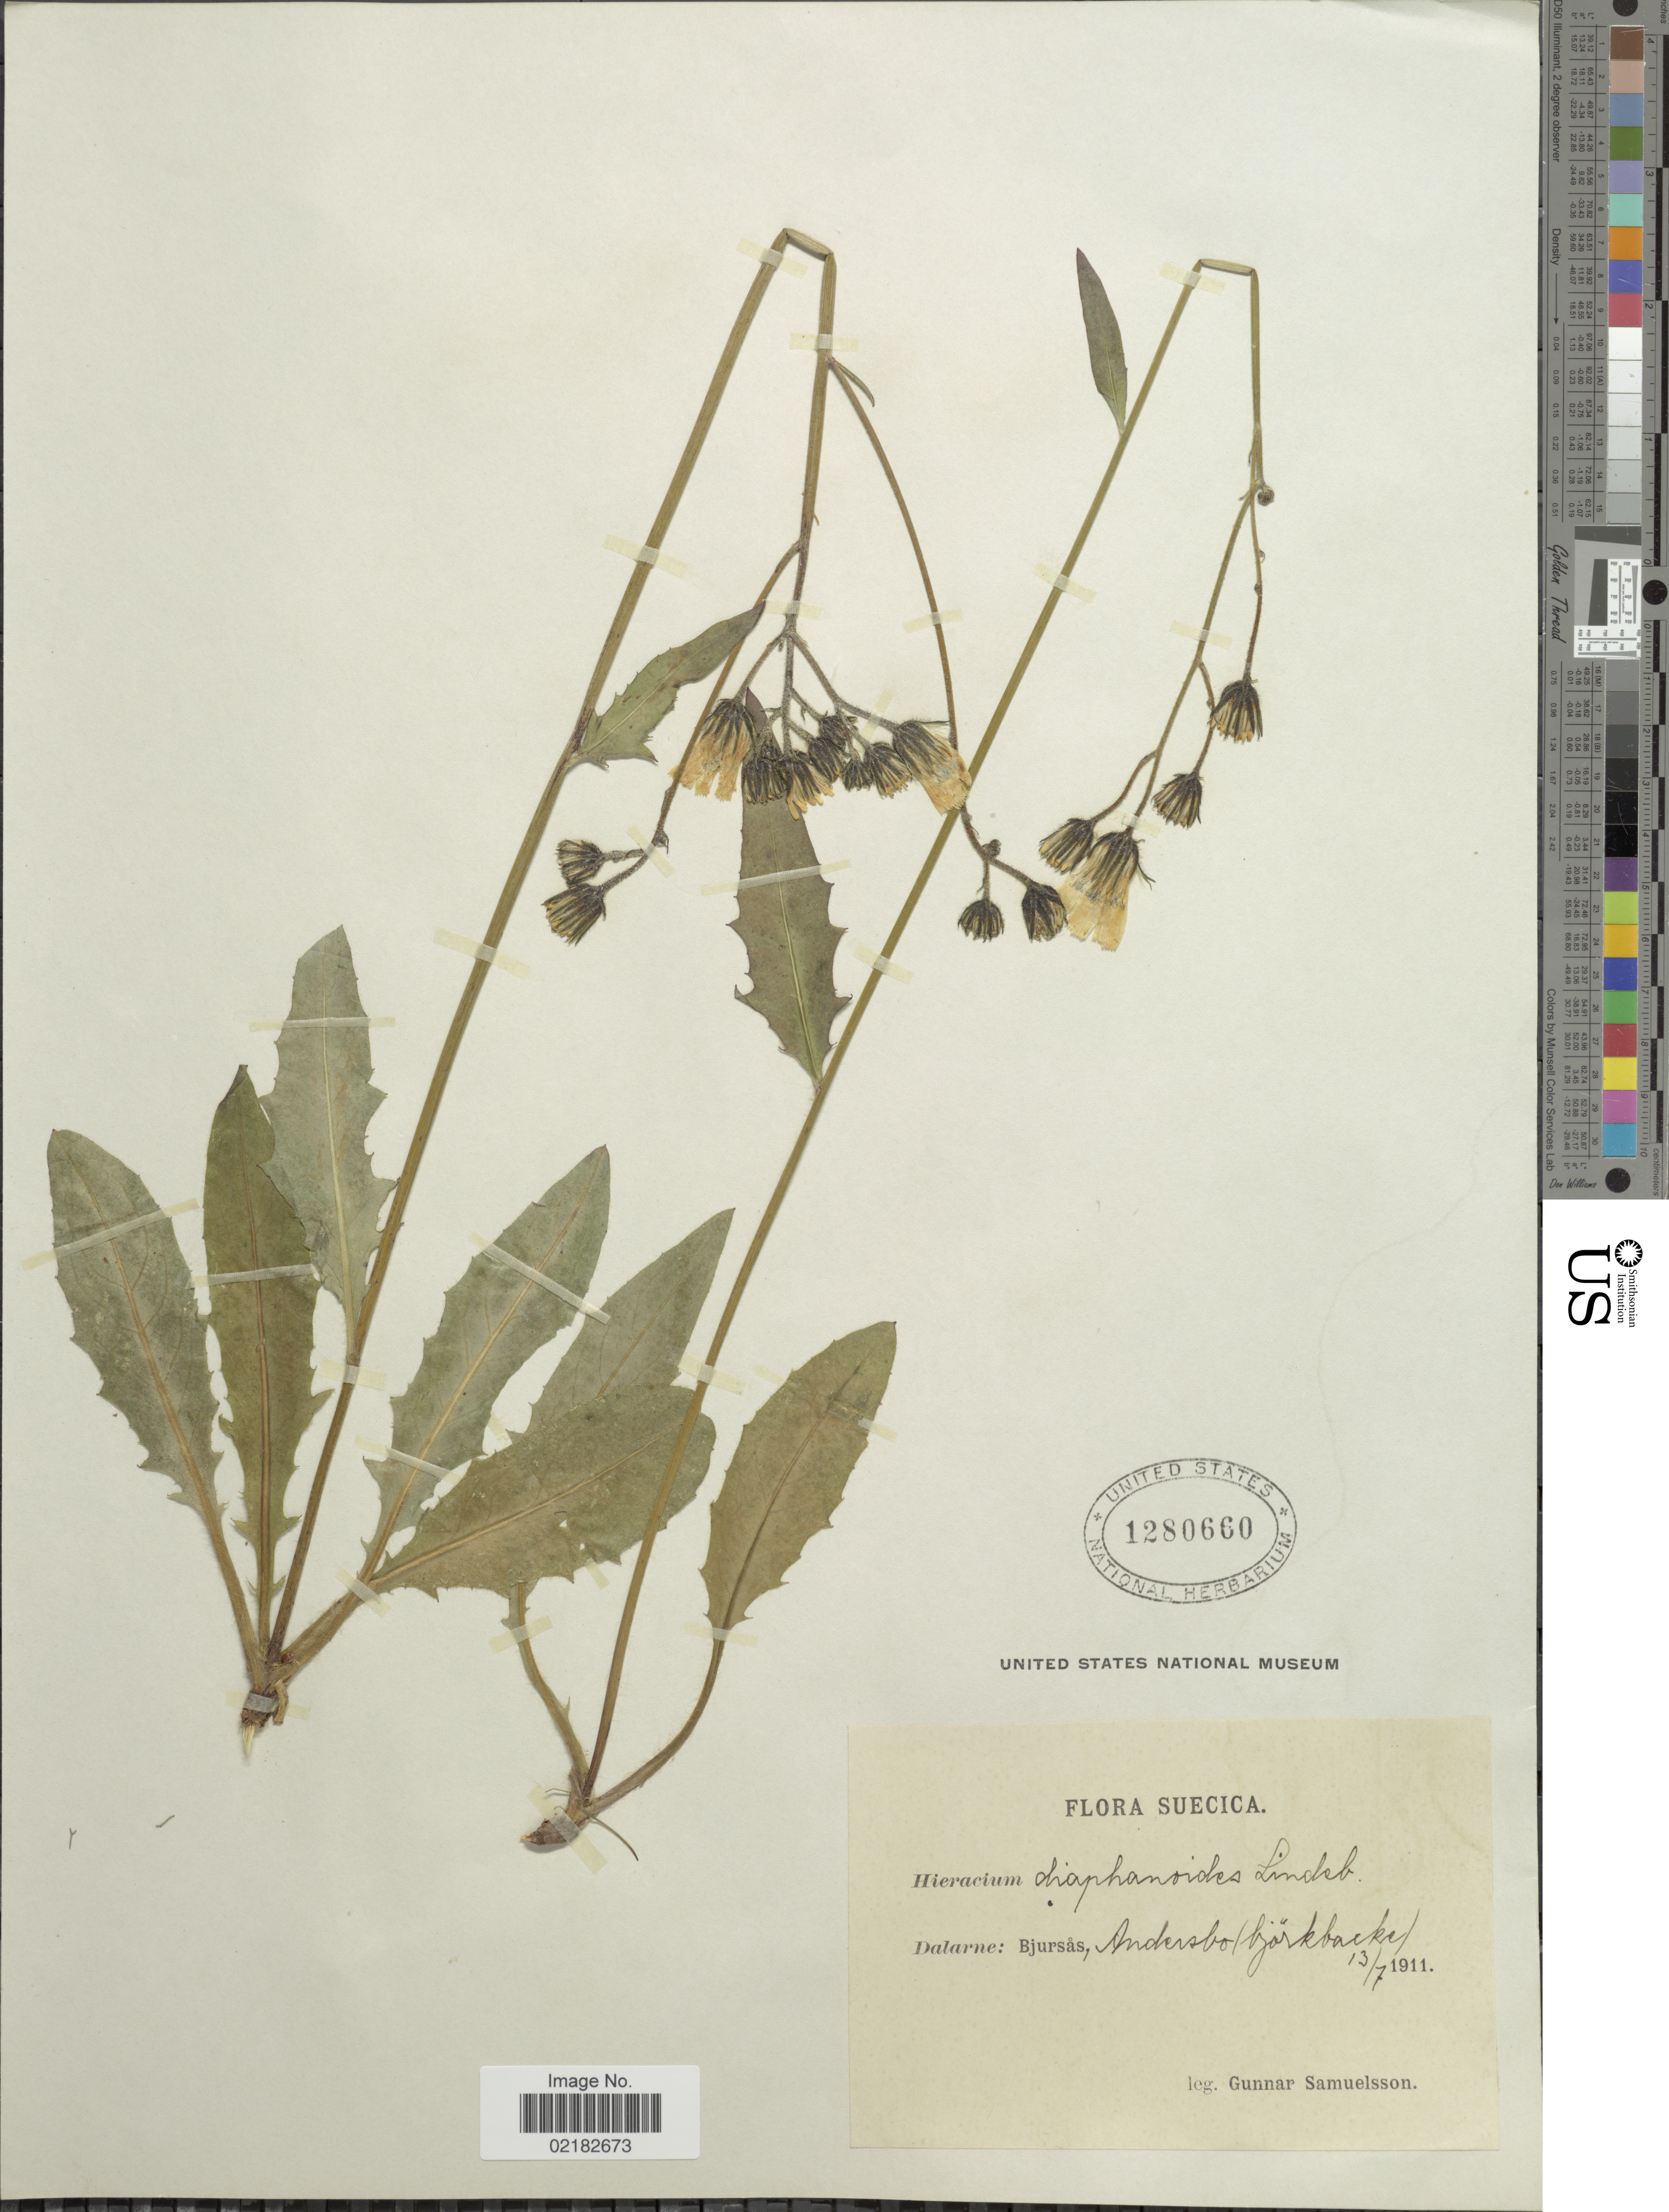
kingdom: Plantae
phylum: Tracheophyta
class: Magnoliopsida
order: Asterales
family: Asteraceae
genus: Hieracium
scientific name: Hieracium diaphanoides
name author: Lindeb.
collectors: G. Samuelsson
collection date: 1911-07-13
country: Sweden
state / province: Dalarna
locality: Bjursas, Andersbo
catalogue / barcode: US 1280660